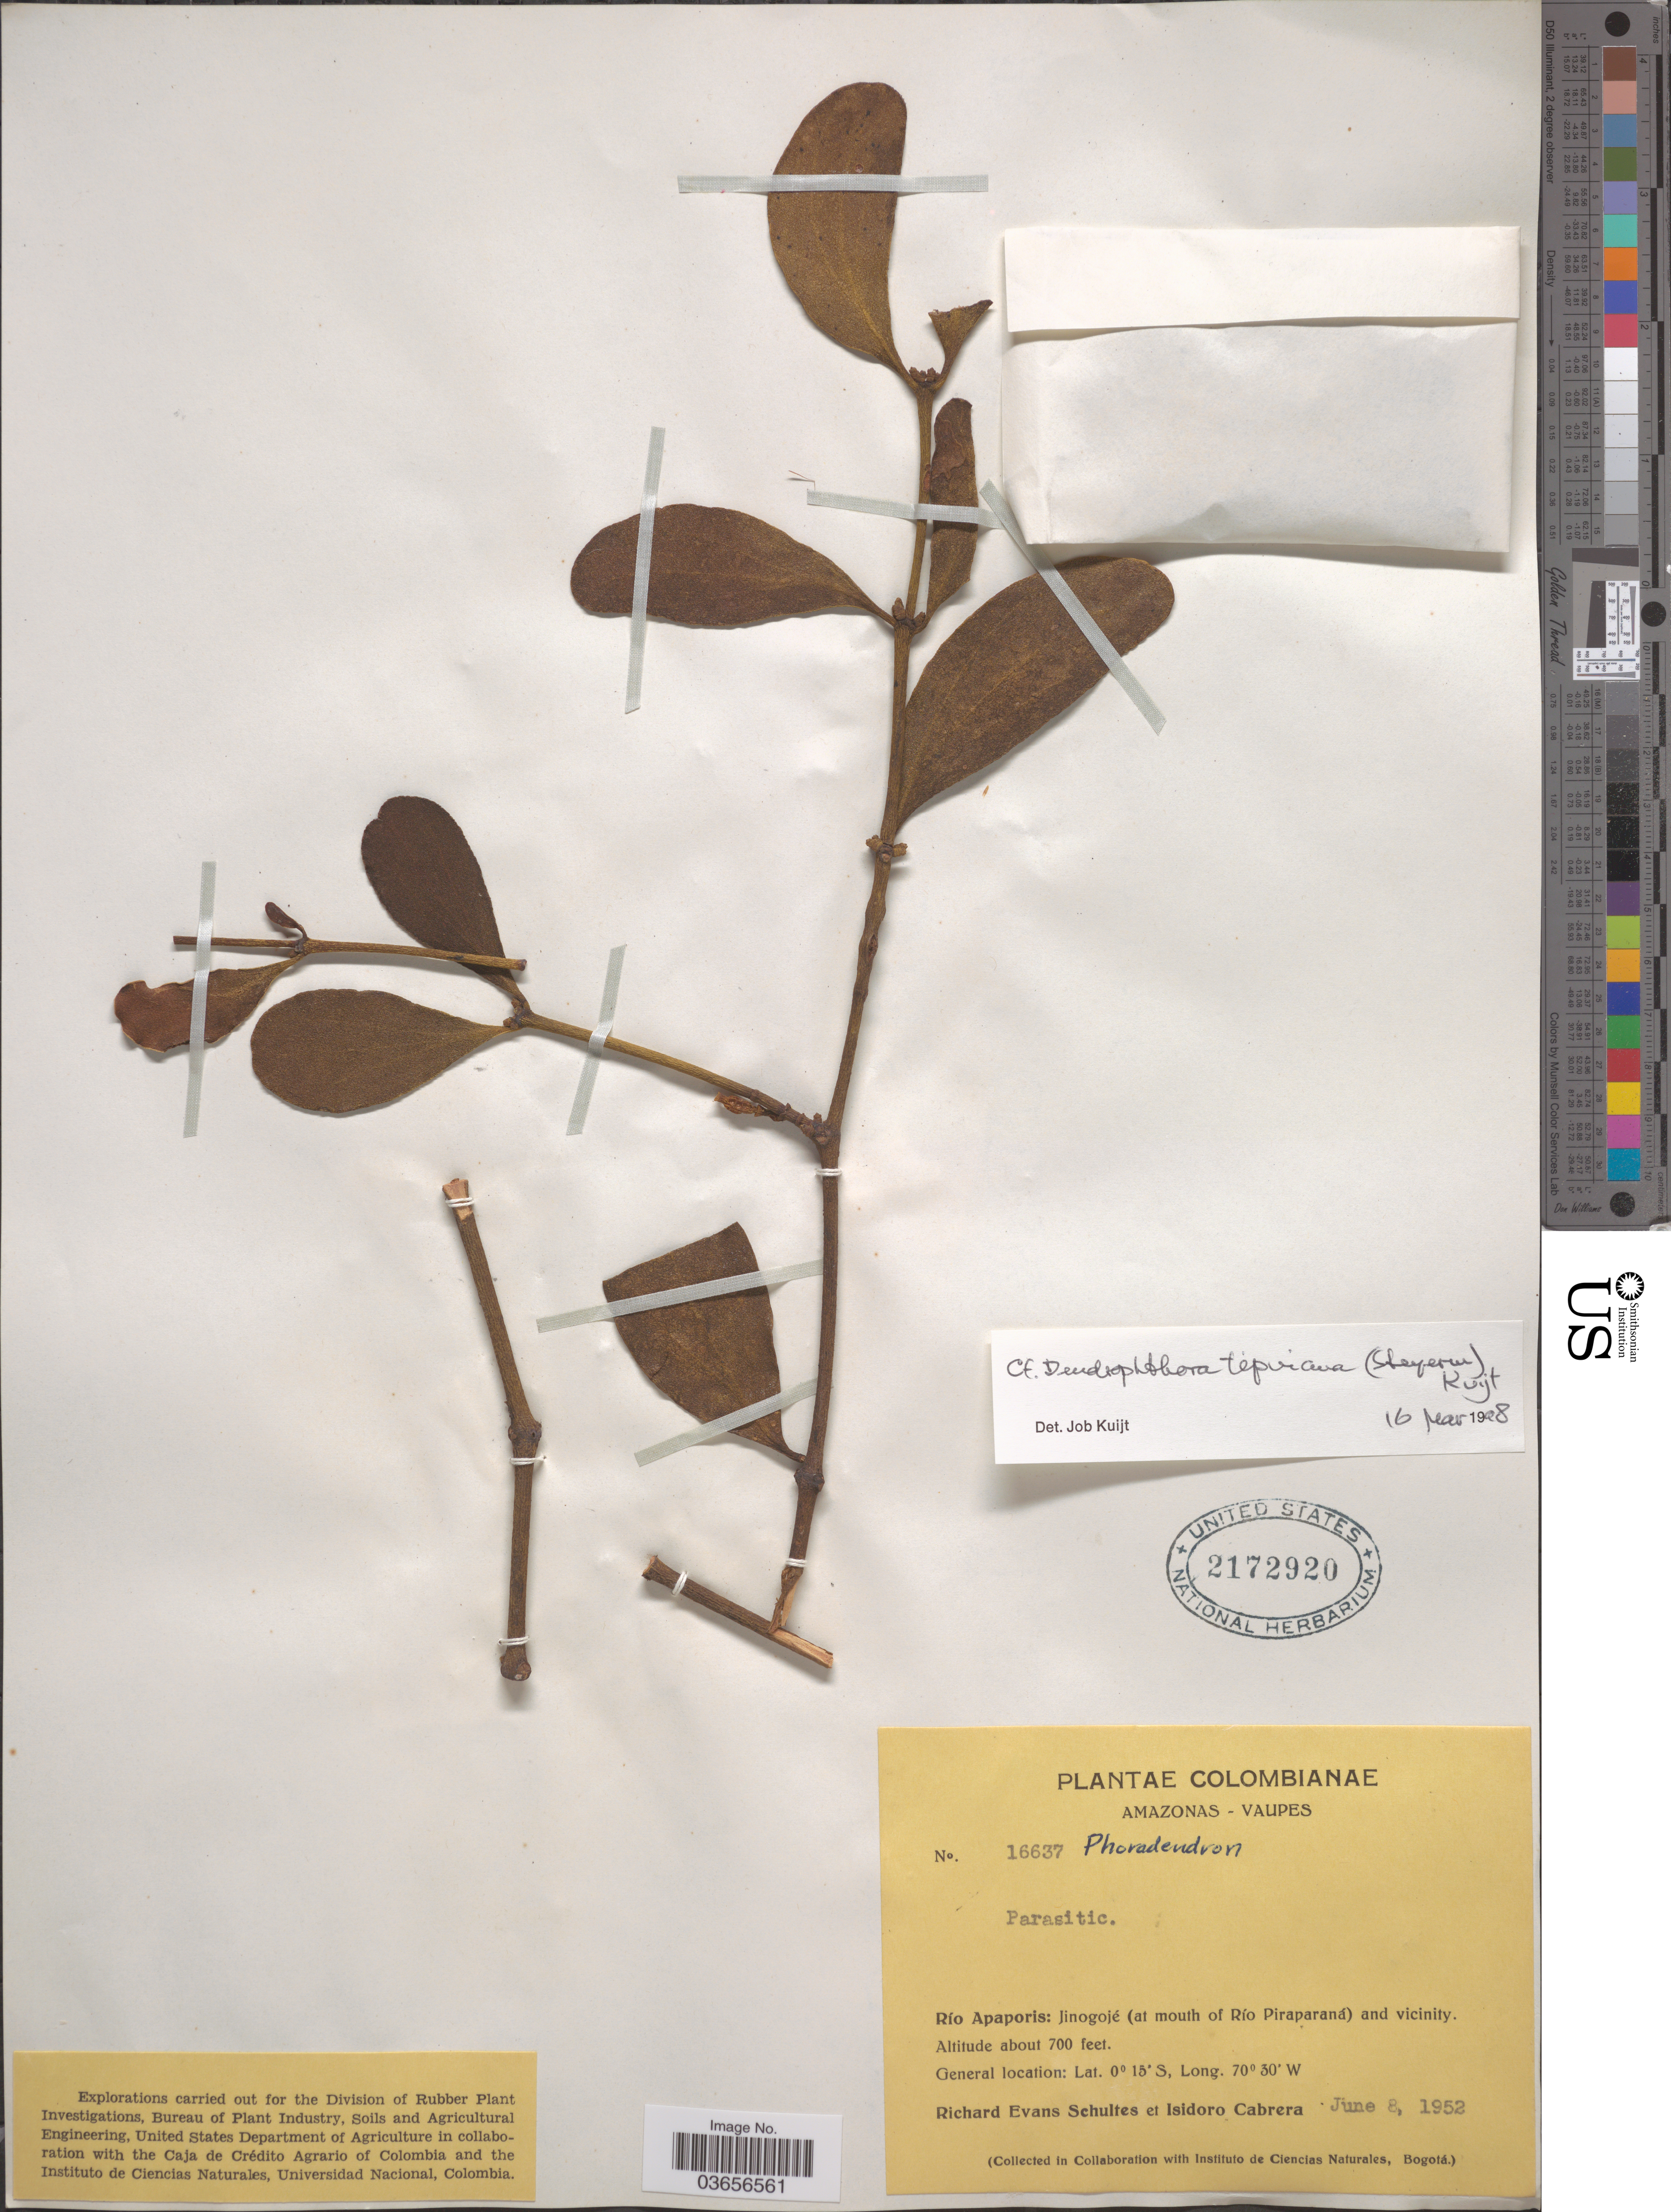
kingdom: Plantae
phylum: Tracheophyta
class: Magnoliopsida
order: Santalales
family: Viscaceae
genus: Dendrophthora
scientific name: Dendrophthora tepuiana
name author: (Steyerm.) Kuijt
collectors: R. E. Schultes & I. Cabrera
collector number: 16637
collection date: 1952-06-08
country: Colombia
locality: Amazonas-Vaupes. Río Apaporis: Jinogojé (at mouth of Río Piraparaná) and vicinity.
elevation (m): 213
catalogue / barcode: US 2172920